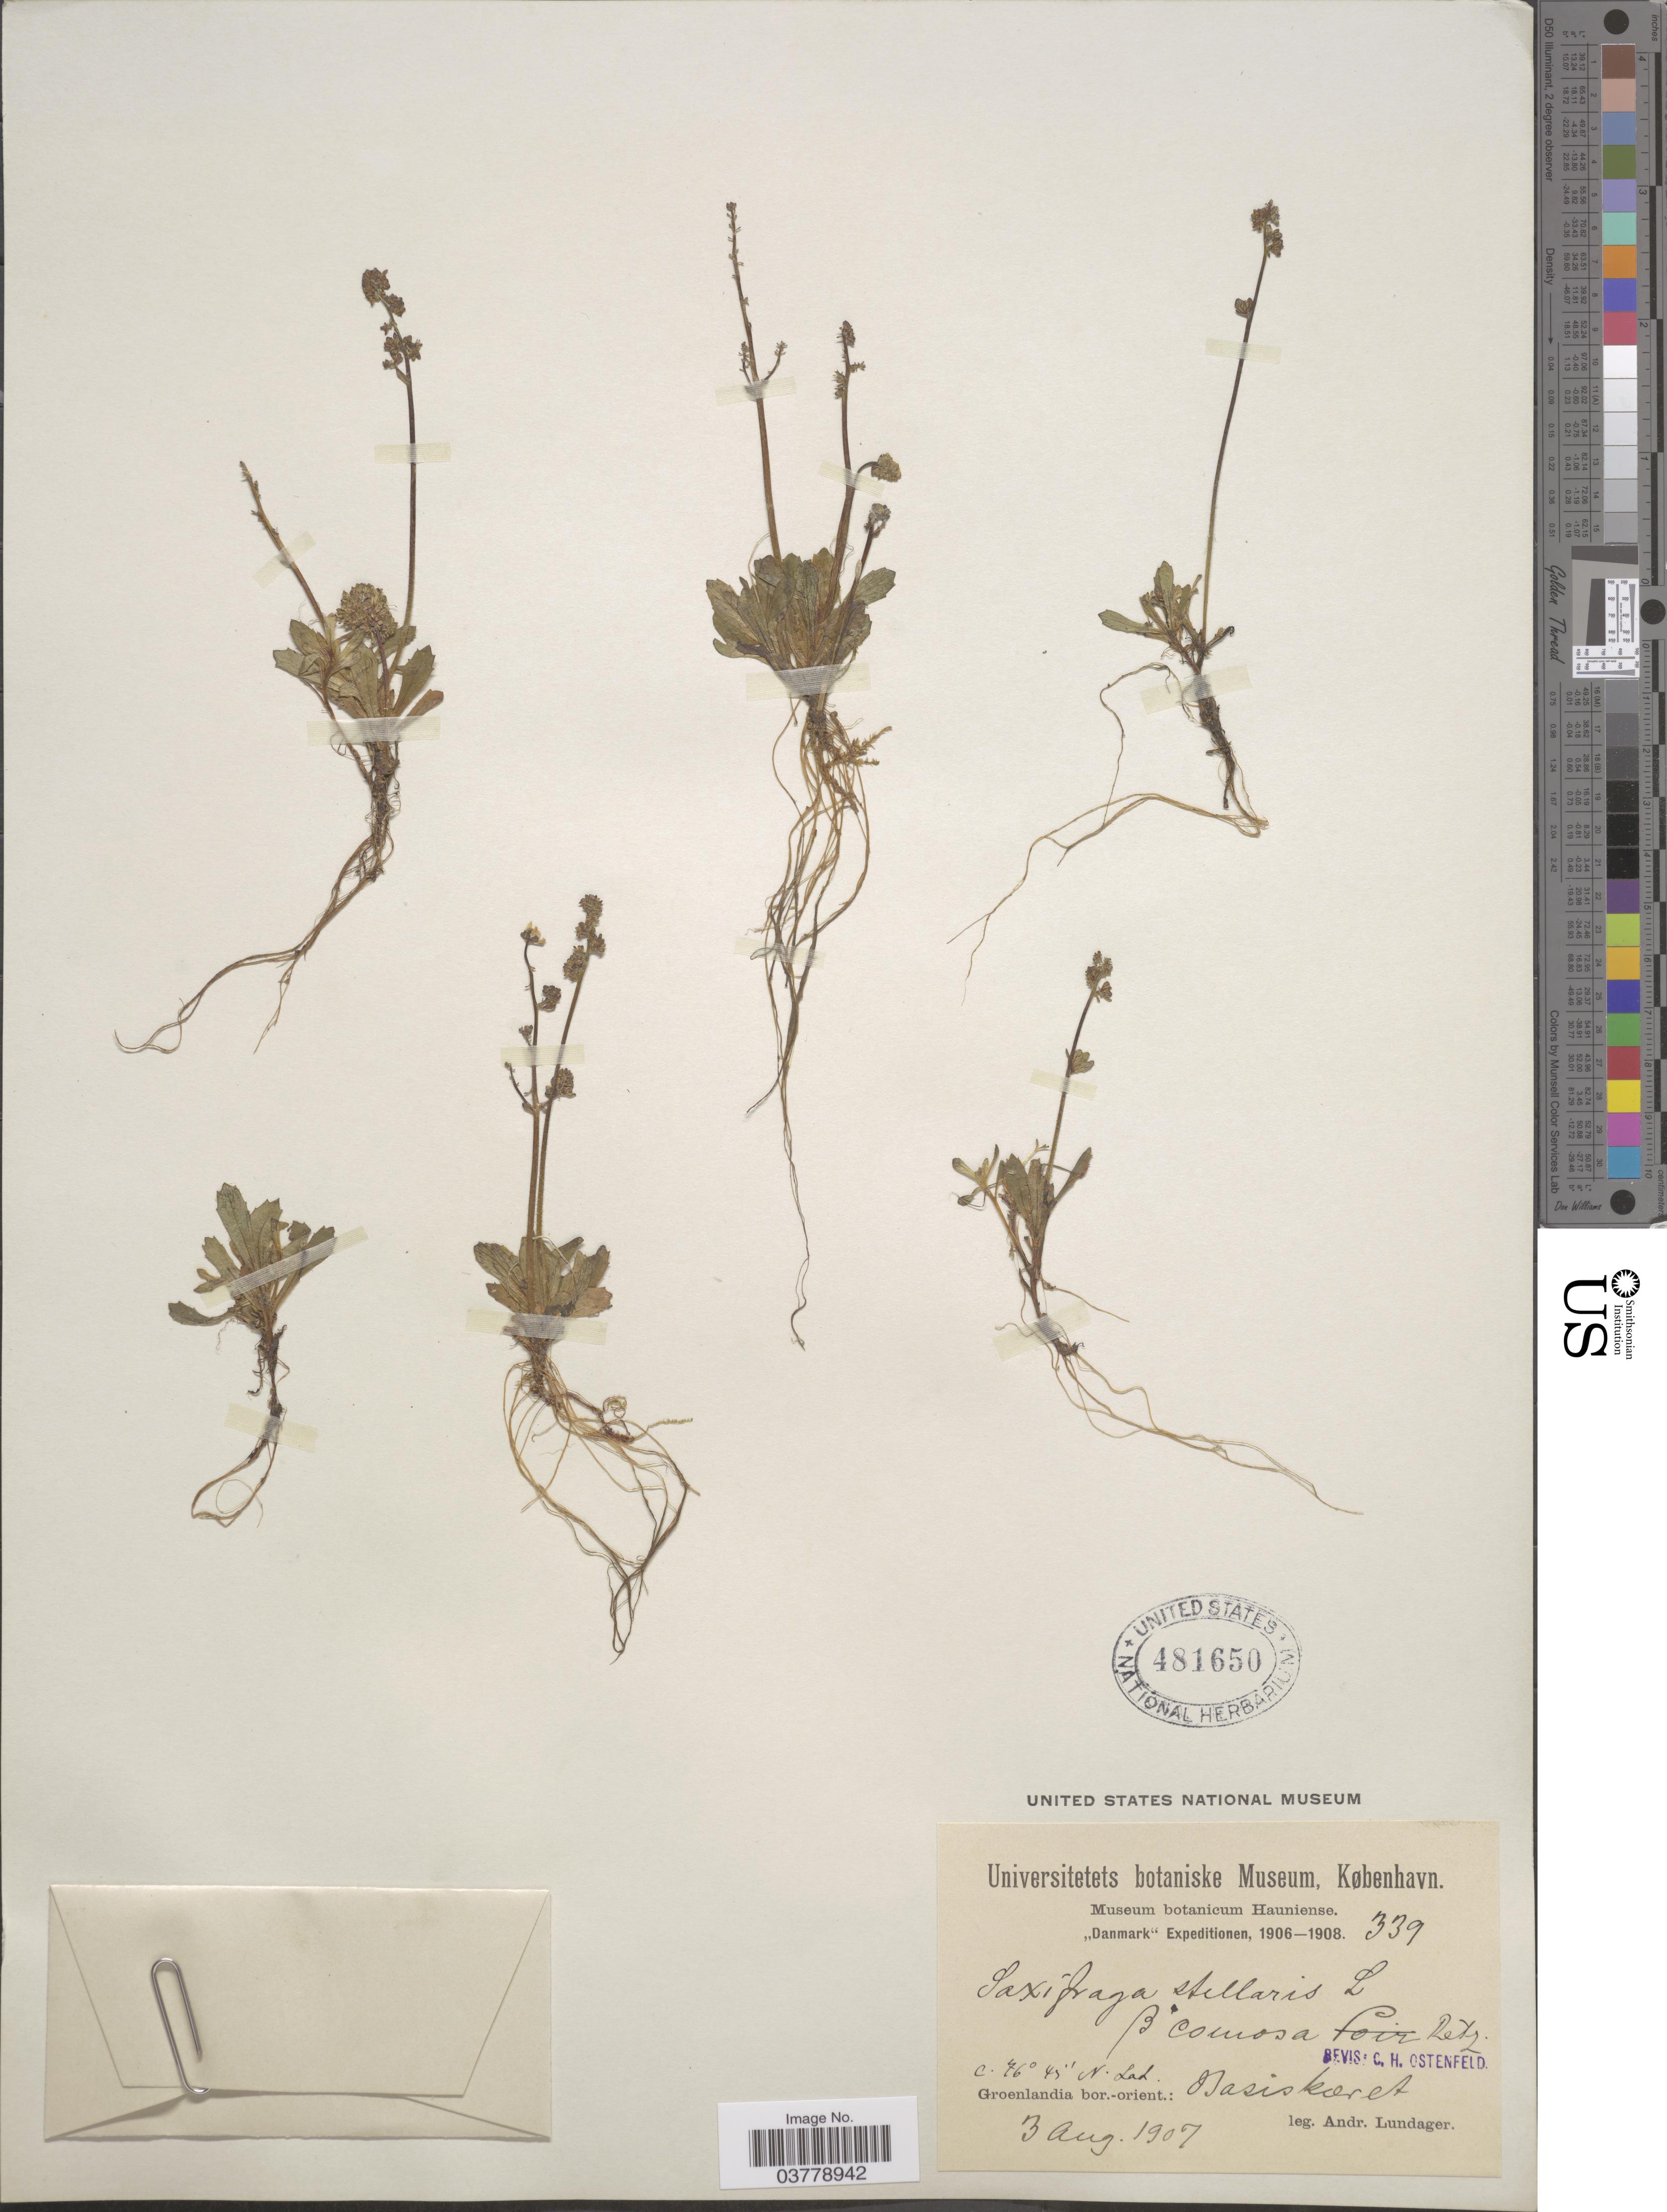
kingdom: Plantae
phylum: Tracheophyta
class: Magnoliopsida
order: Saxifragales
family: Saxifragaceae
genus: Micranthes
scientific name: Micranthes foliolosa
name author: (R. Br.) Gornall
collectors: A. Lundager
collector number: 339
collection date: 1907-08-03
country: Greenland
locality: Groenlandia bor.-orient.: Basiskoret*.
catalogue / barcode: US 481650